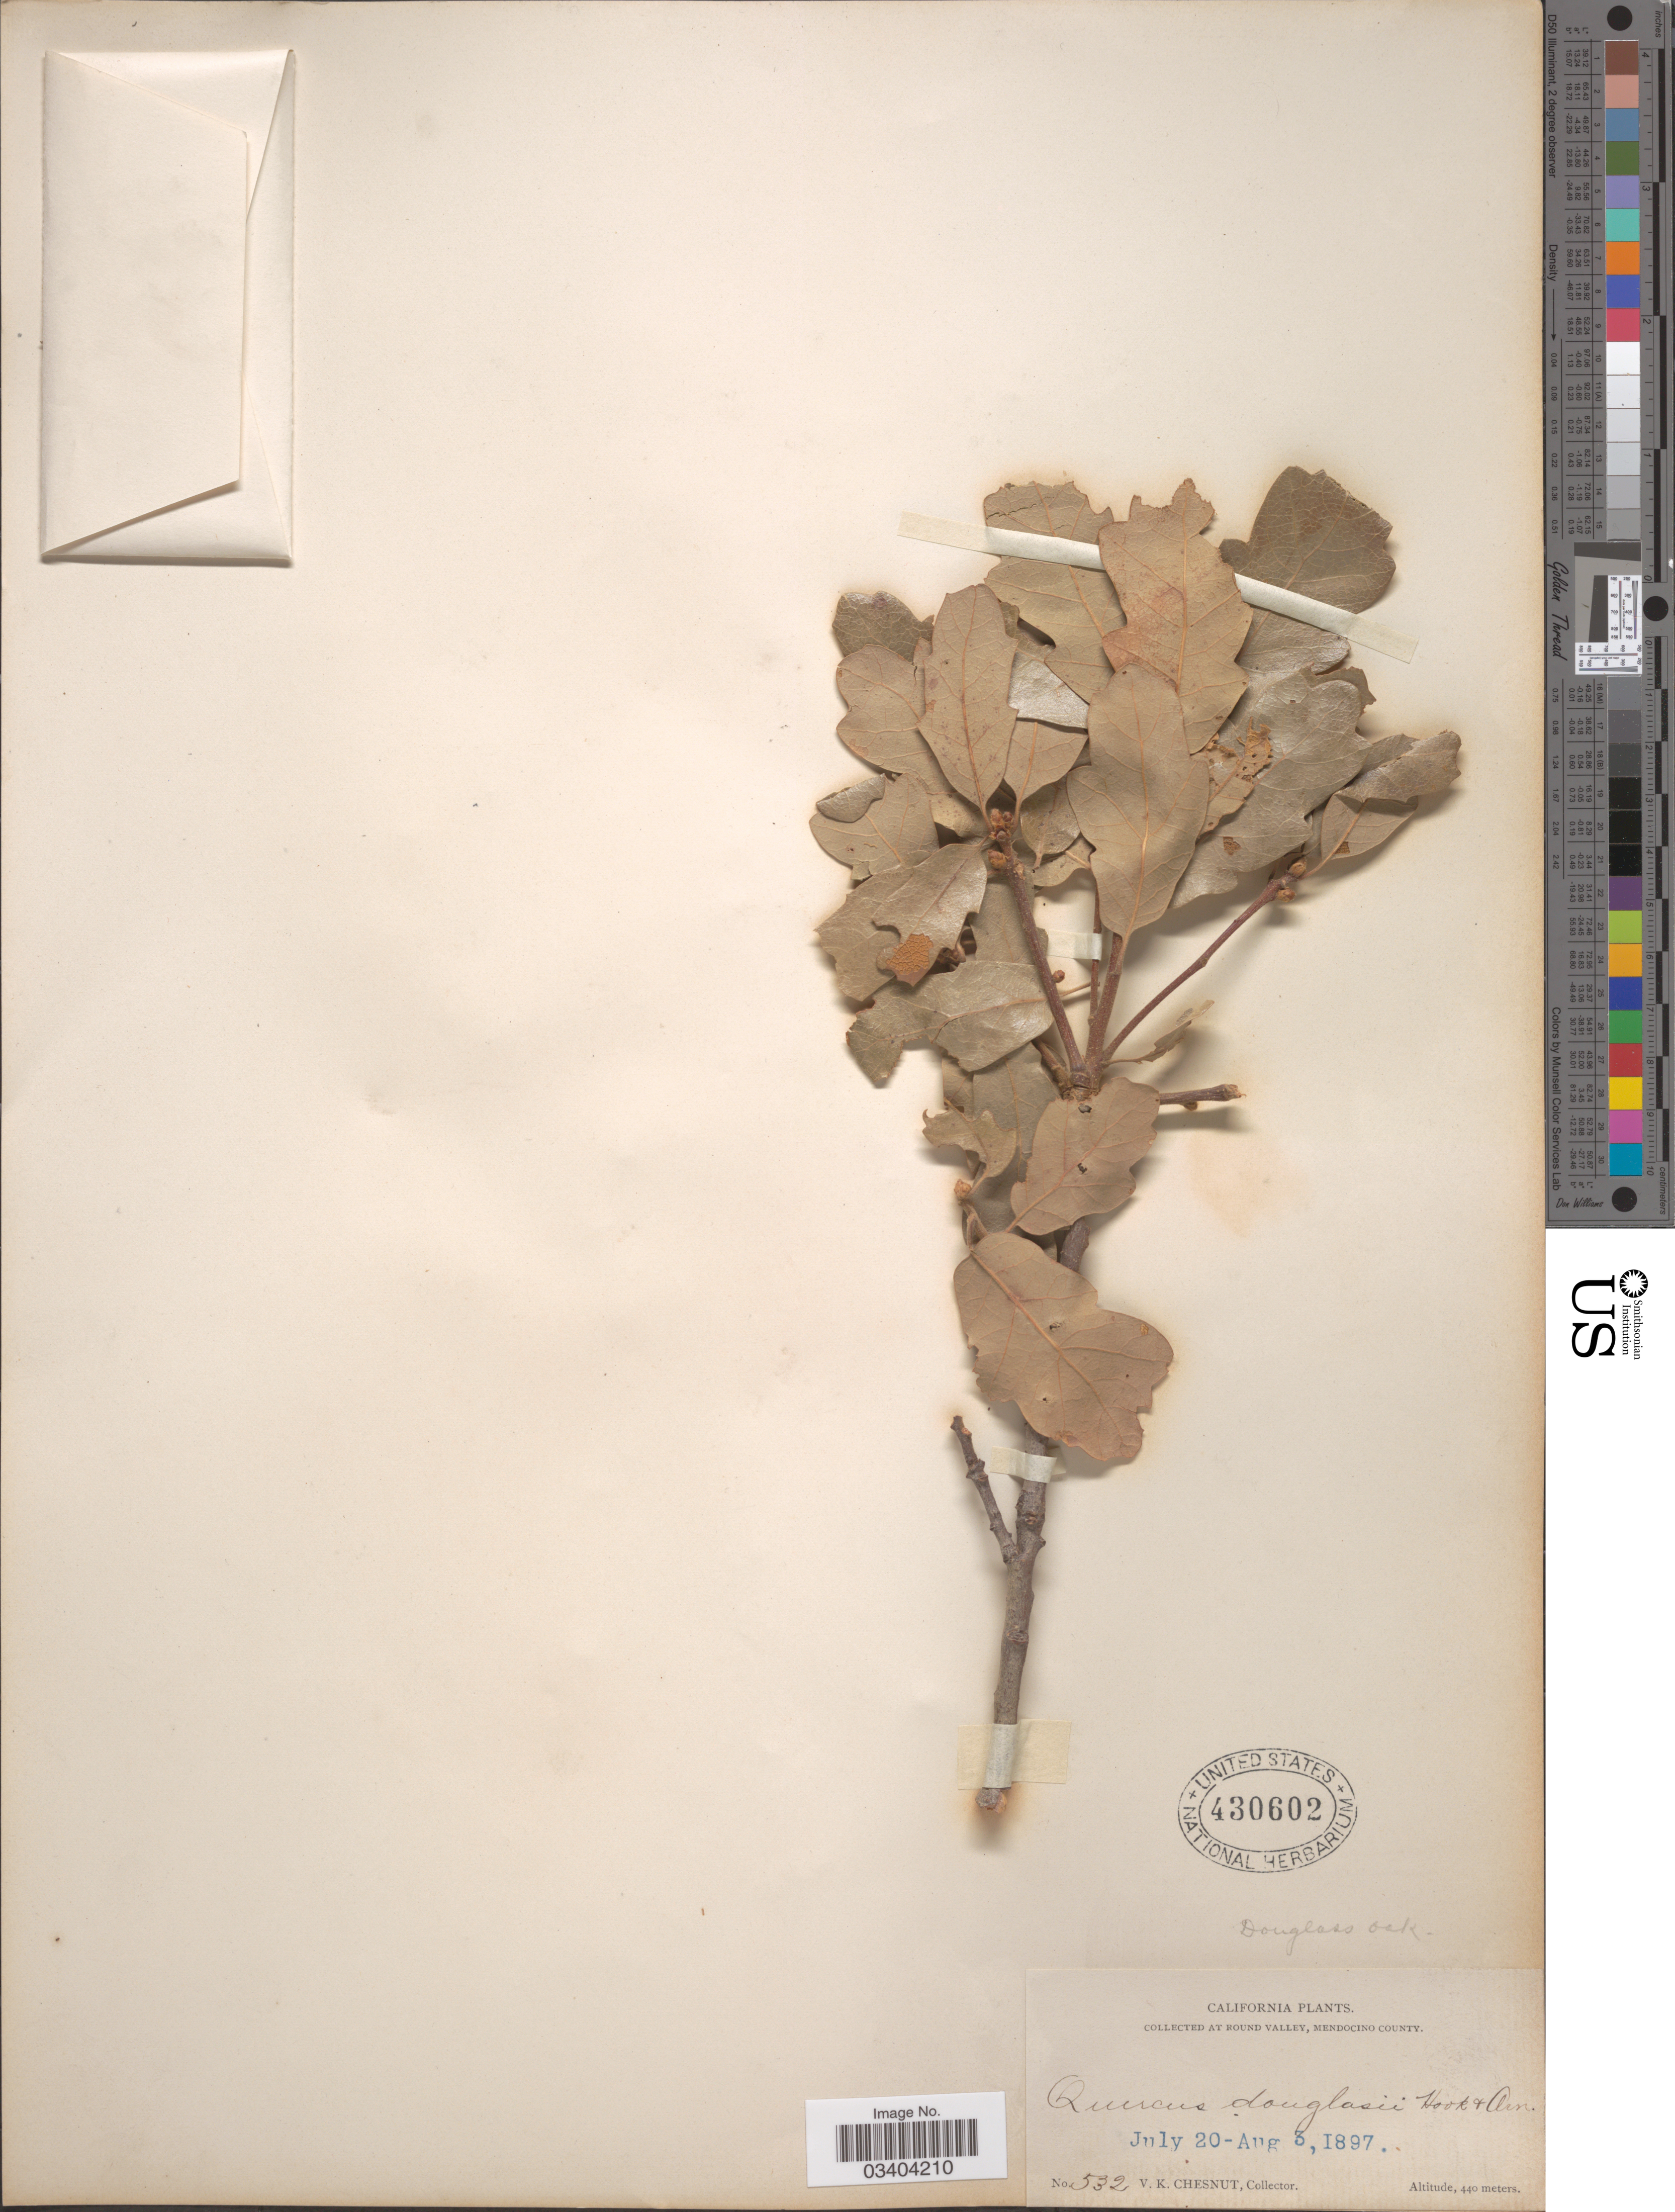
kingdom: Plantae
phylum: Tracheophyta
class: Magnoliopsida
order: Fagales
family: Fagaceae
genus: Quercus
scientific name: Quercus douglasii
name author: Hook. & Arn.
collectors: V. Chesnut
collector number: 532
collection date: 1897-07-20/1897-08-03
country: United States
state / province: California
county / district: Mendocino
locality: At Round Valley, Mendocino County.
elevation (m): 440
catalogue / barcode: US 430602